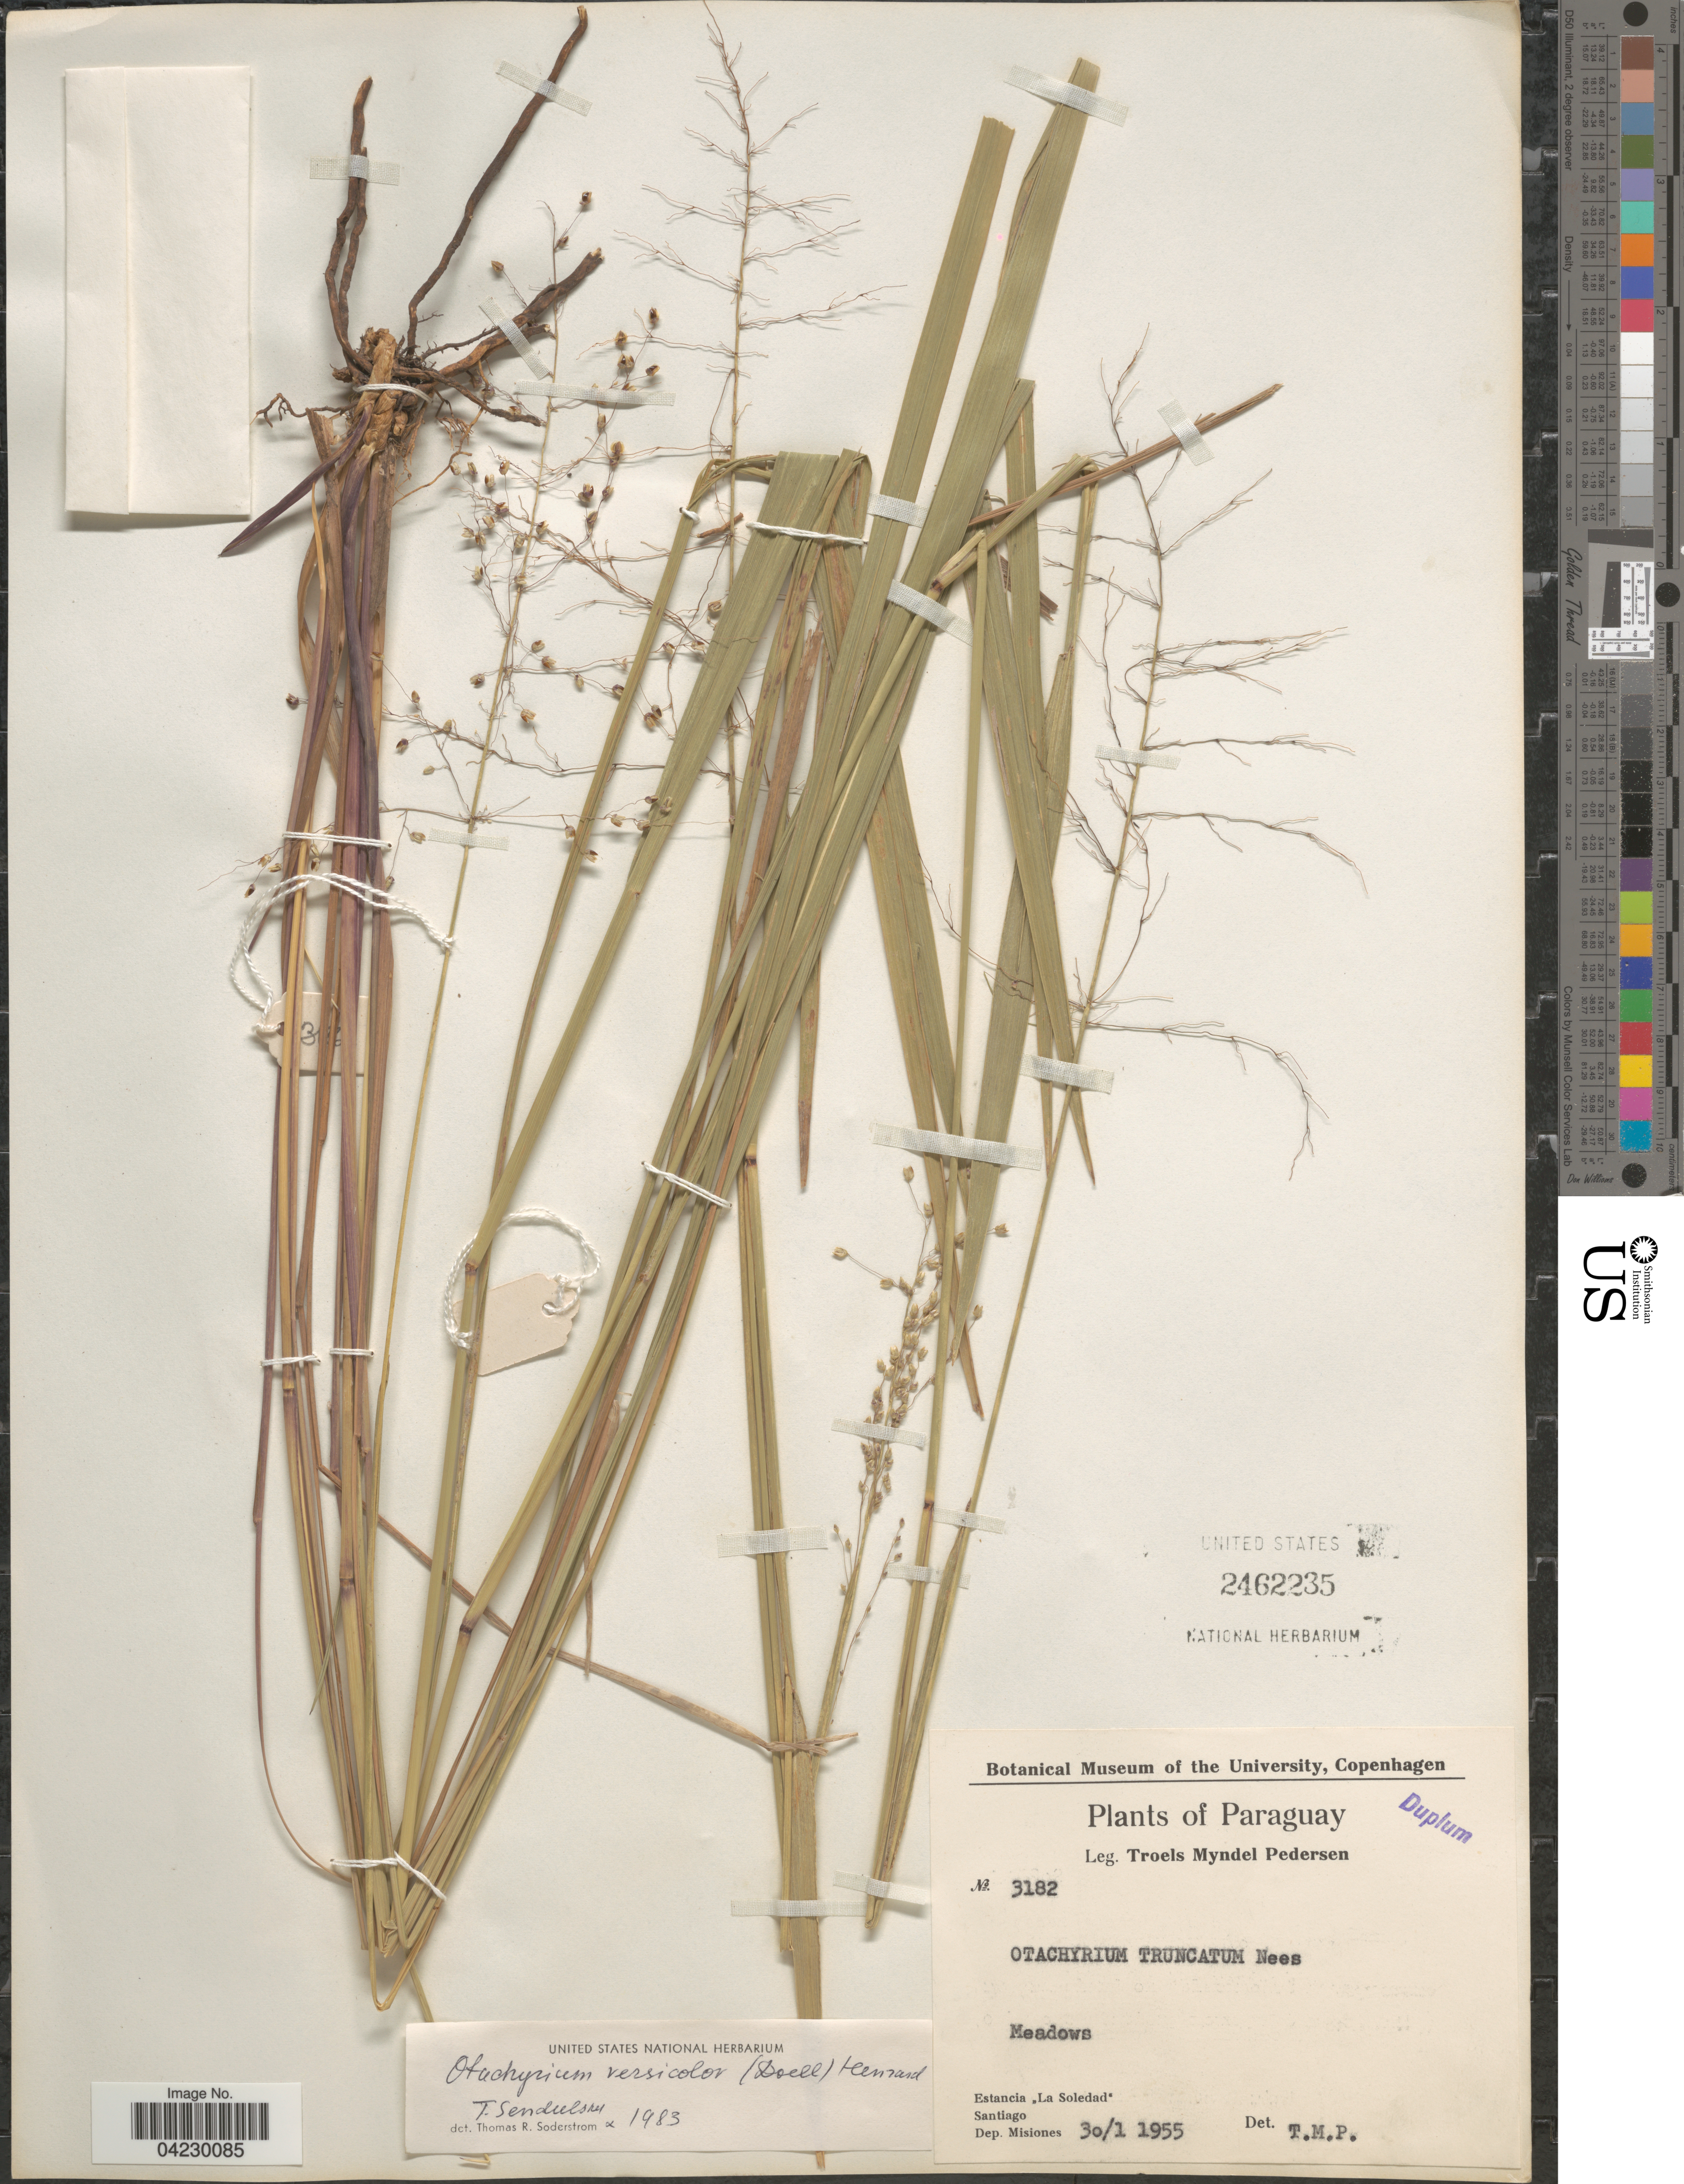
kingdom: Plantae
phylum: Tracheophyta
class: Liliopsida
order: Poales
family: Poaceae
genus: Otachyrium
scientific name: Otachyrium versicolor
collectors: T. Pederson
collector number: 3182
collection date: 1955-01-30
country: Paraguay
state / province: Misiones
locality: Meadows. Estancia "La Soledad". Santiago. Dep. Misiones.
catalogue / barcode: US 2462235